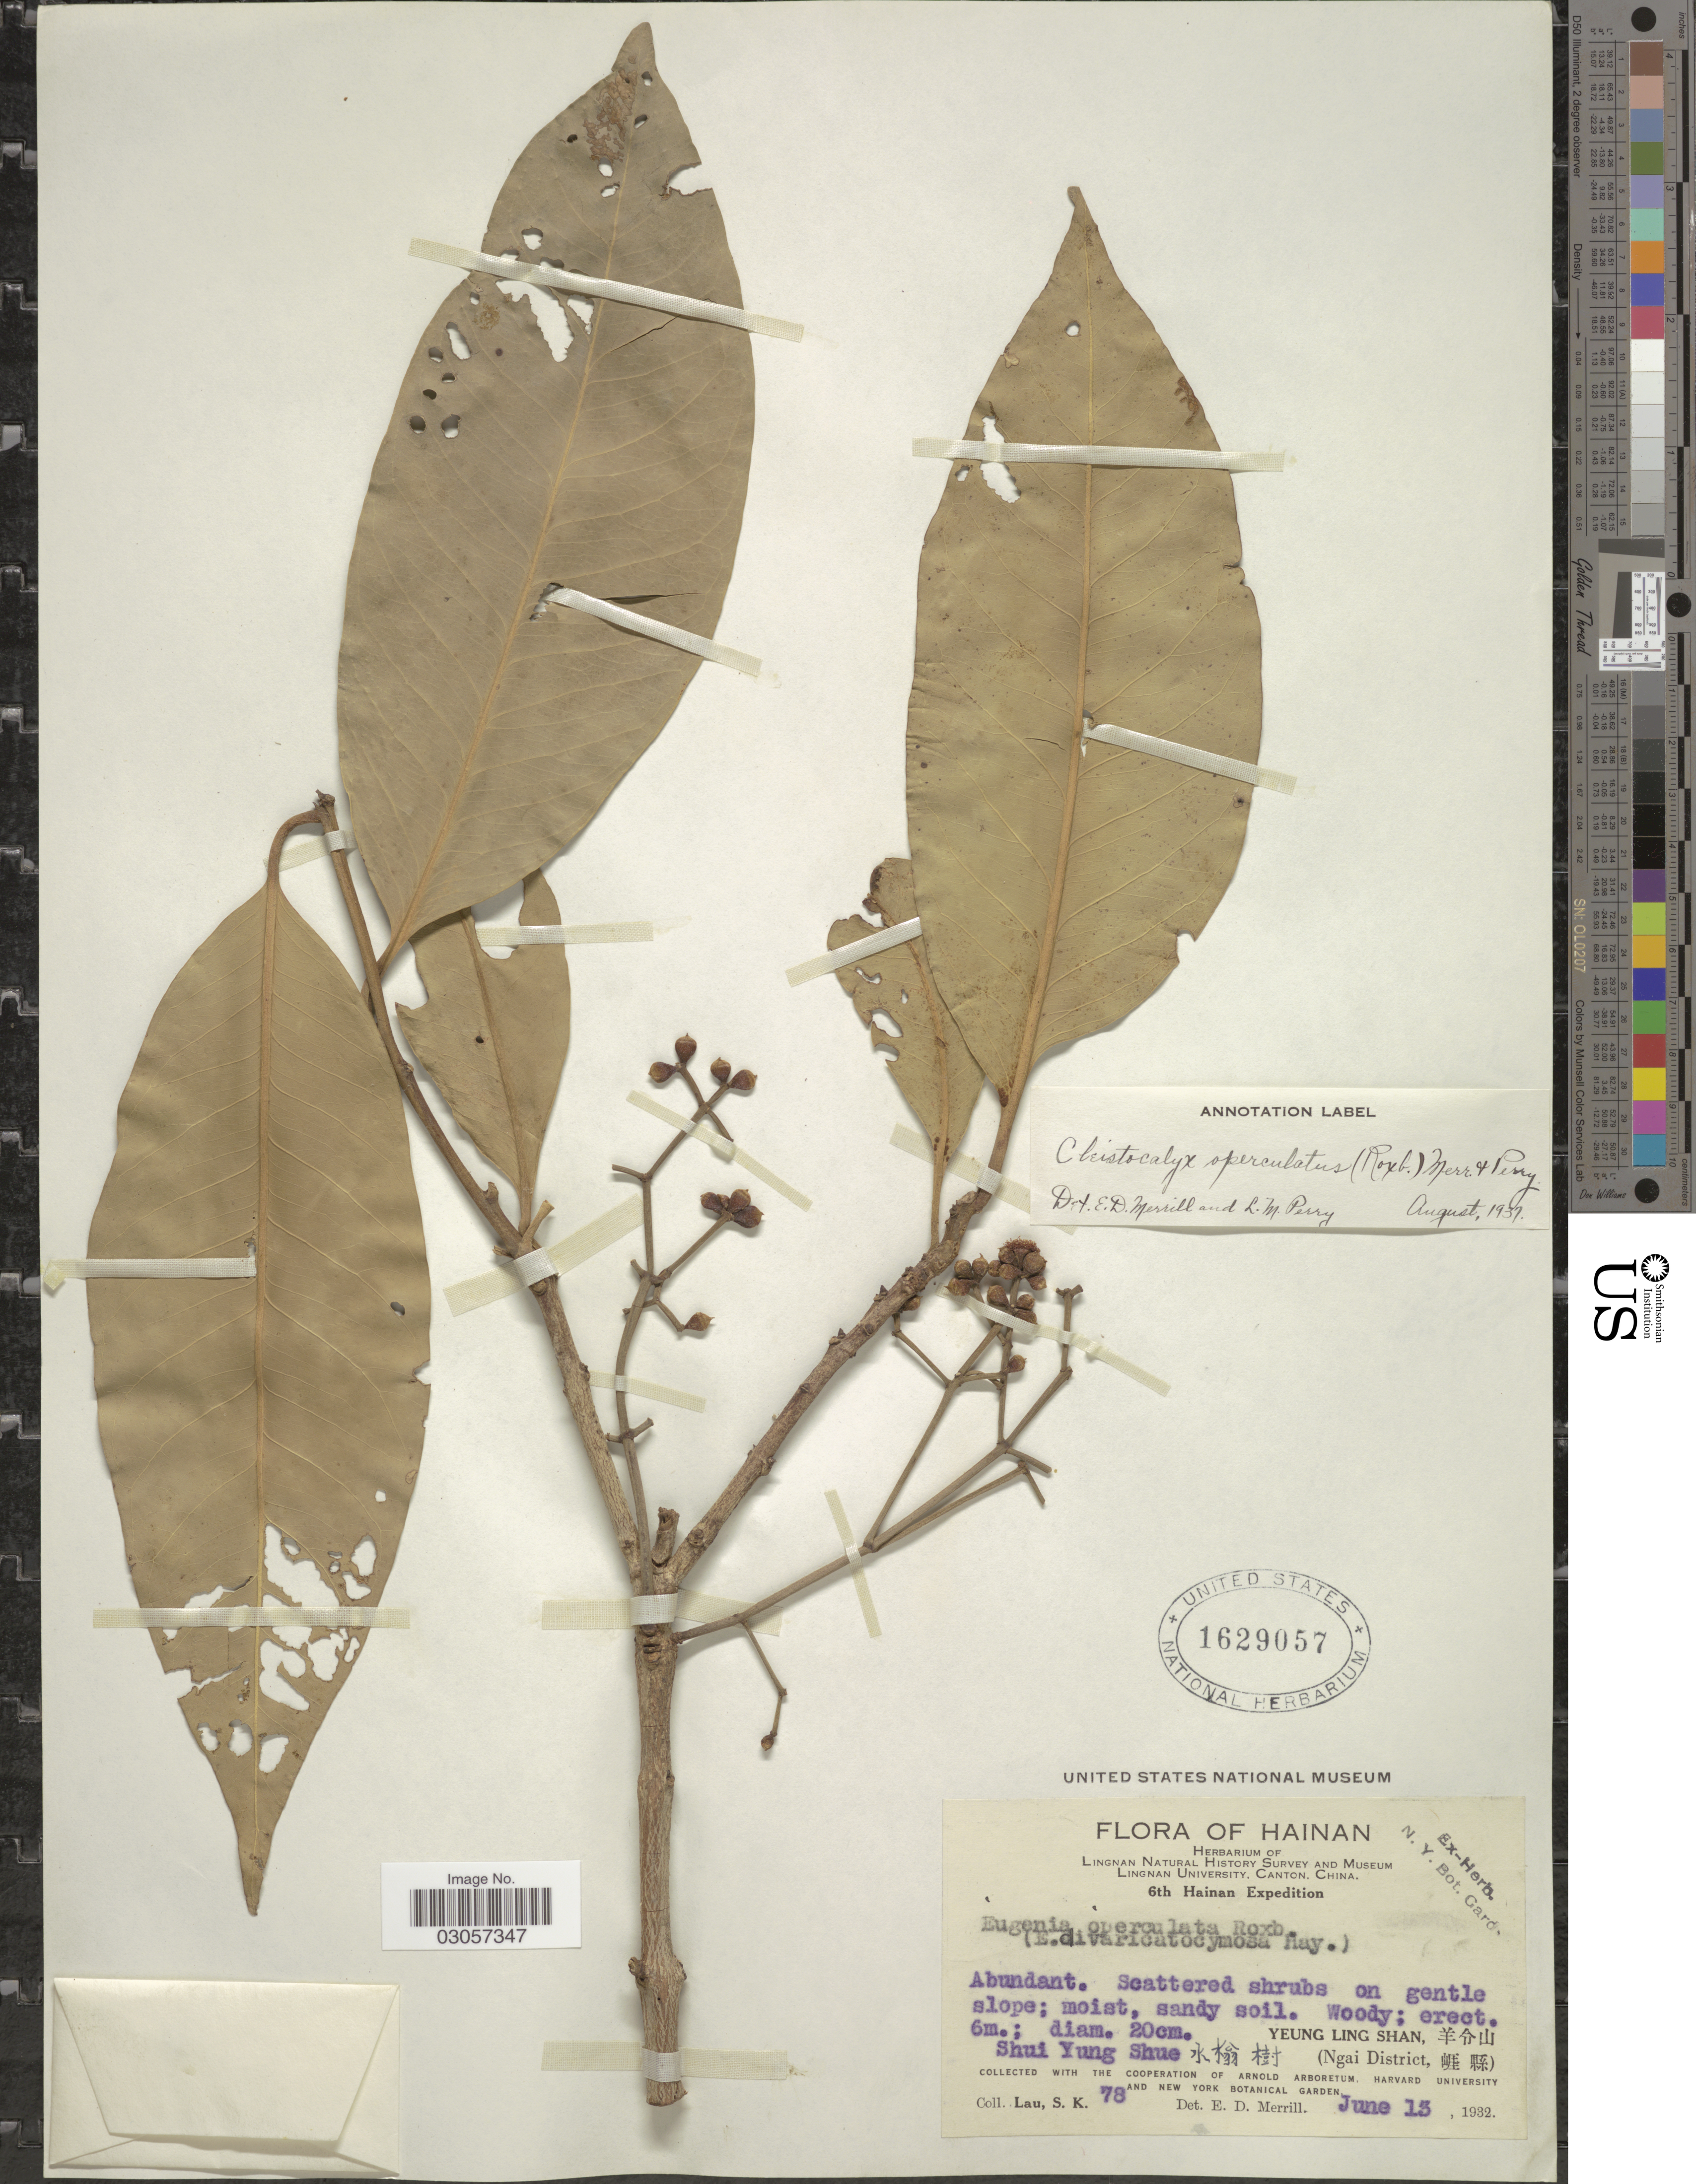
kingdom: Plantae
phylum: Tracheophyta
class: Magnoliopsida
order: Myrtales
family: Myrtaceae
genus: Syzygium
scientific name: Syzygium nervosum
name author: DC.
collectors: S. K. Lau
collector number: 78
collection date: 1932-06-13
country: China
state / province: Hainan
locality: Yeung Ling Shan (Ngai District) Shui Yung Shue.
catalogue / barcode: US 1629057